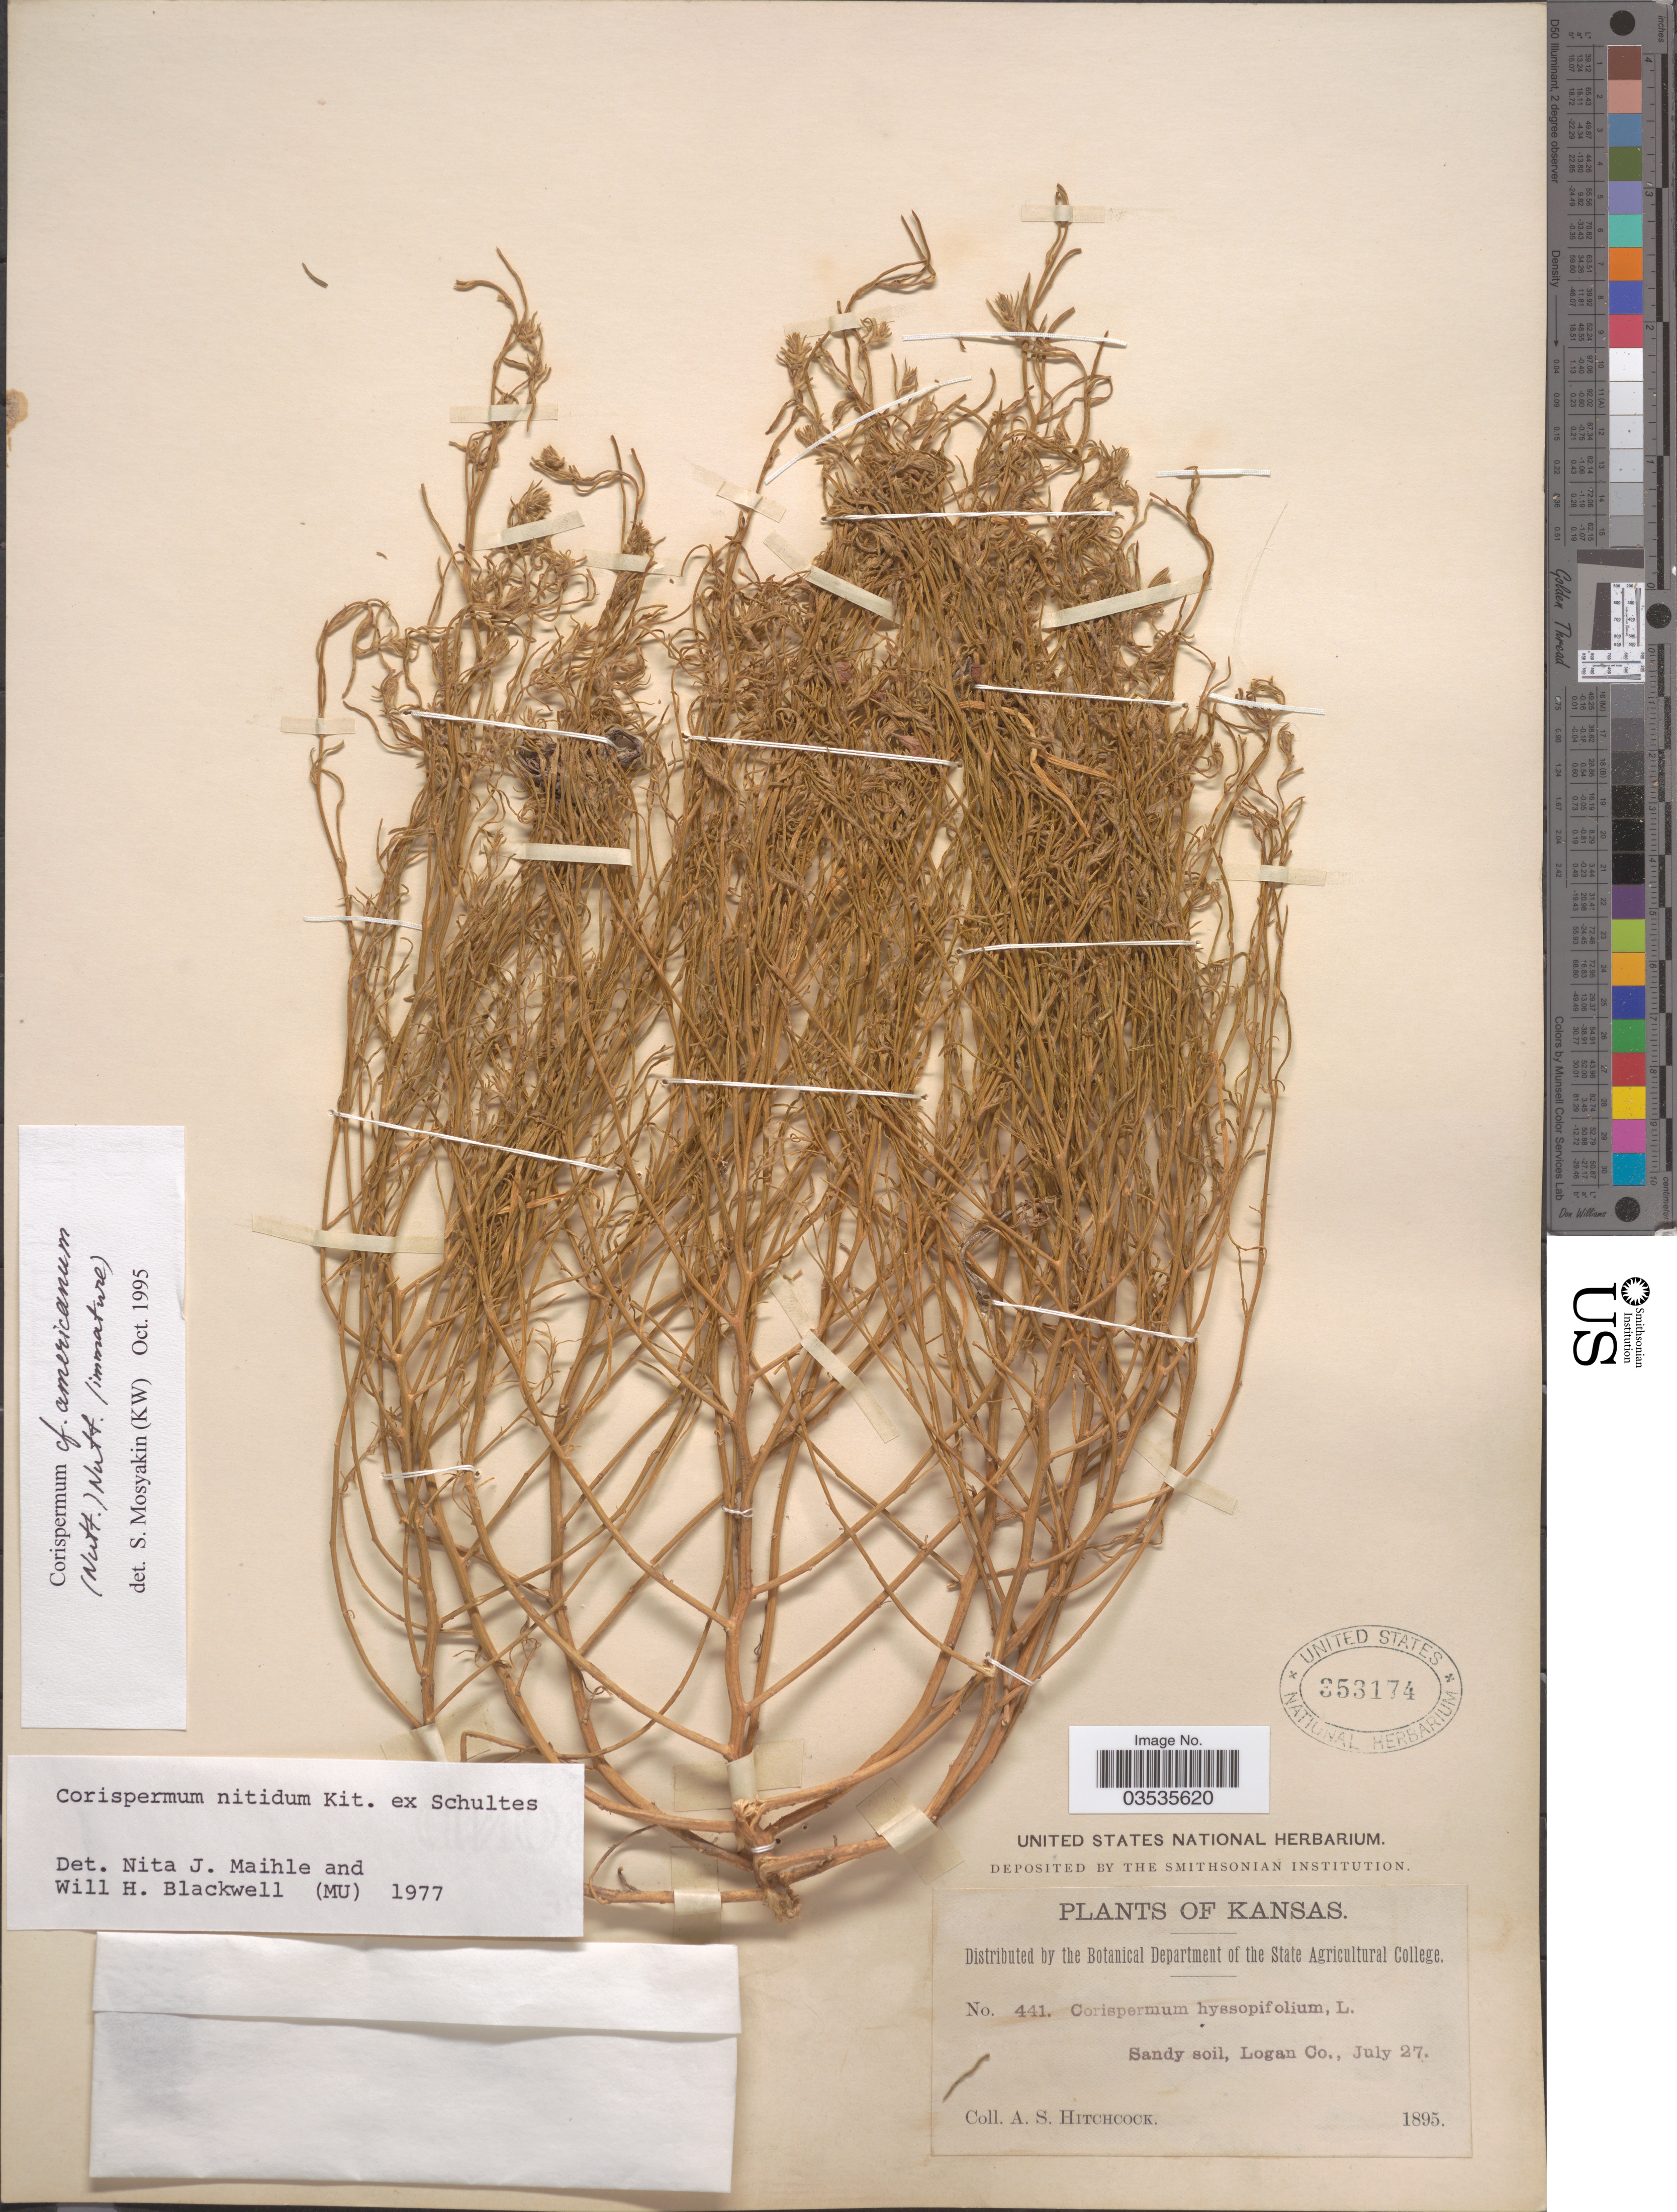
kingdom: Plantae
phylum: Tracheophyta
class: Magnoliopsida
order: Caryophyllales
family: Amaranthaceae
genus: Corispermum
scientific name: Corispermum americanum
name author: (Nutt.) Nutt.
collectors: A. S. Hitchcock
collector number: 441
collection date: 1895-07-27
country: United States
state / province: Kansas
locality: Logan Co.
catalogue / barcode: US 353174